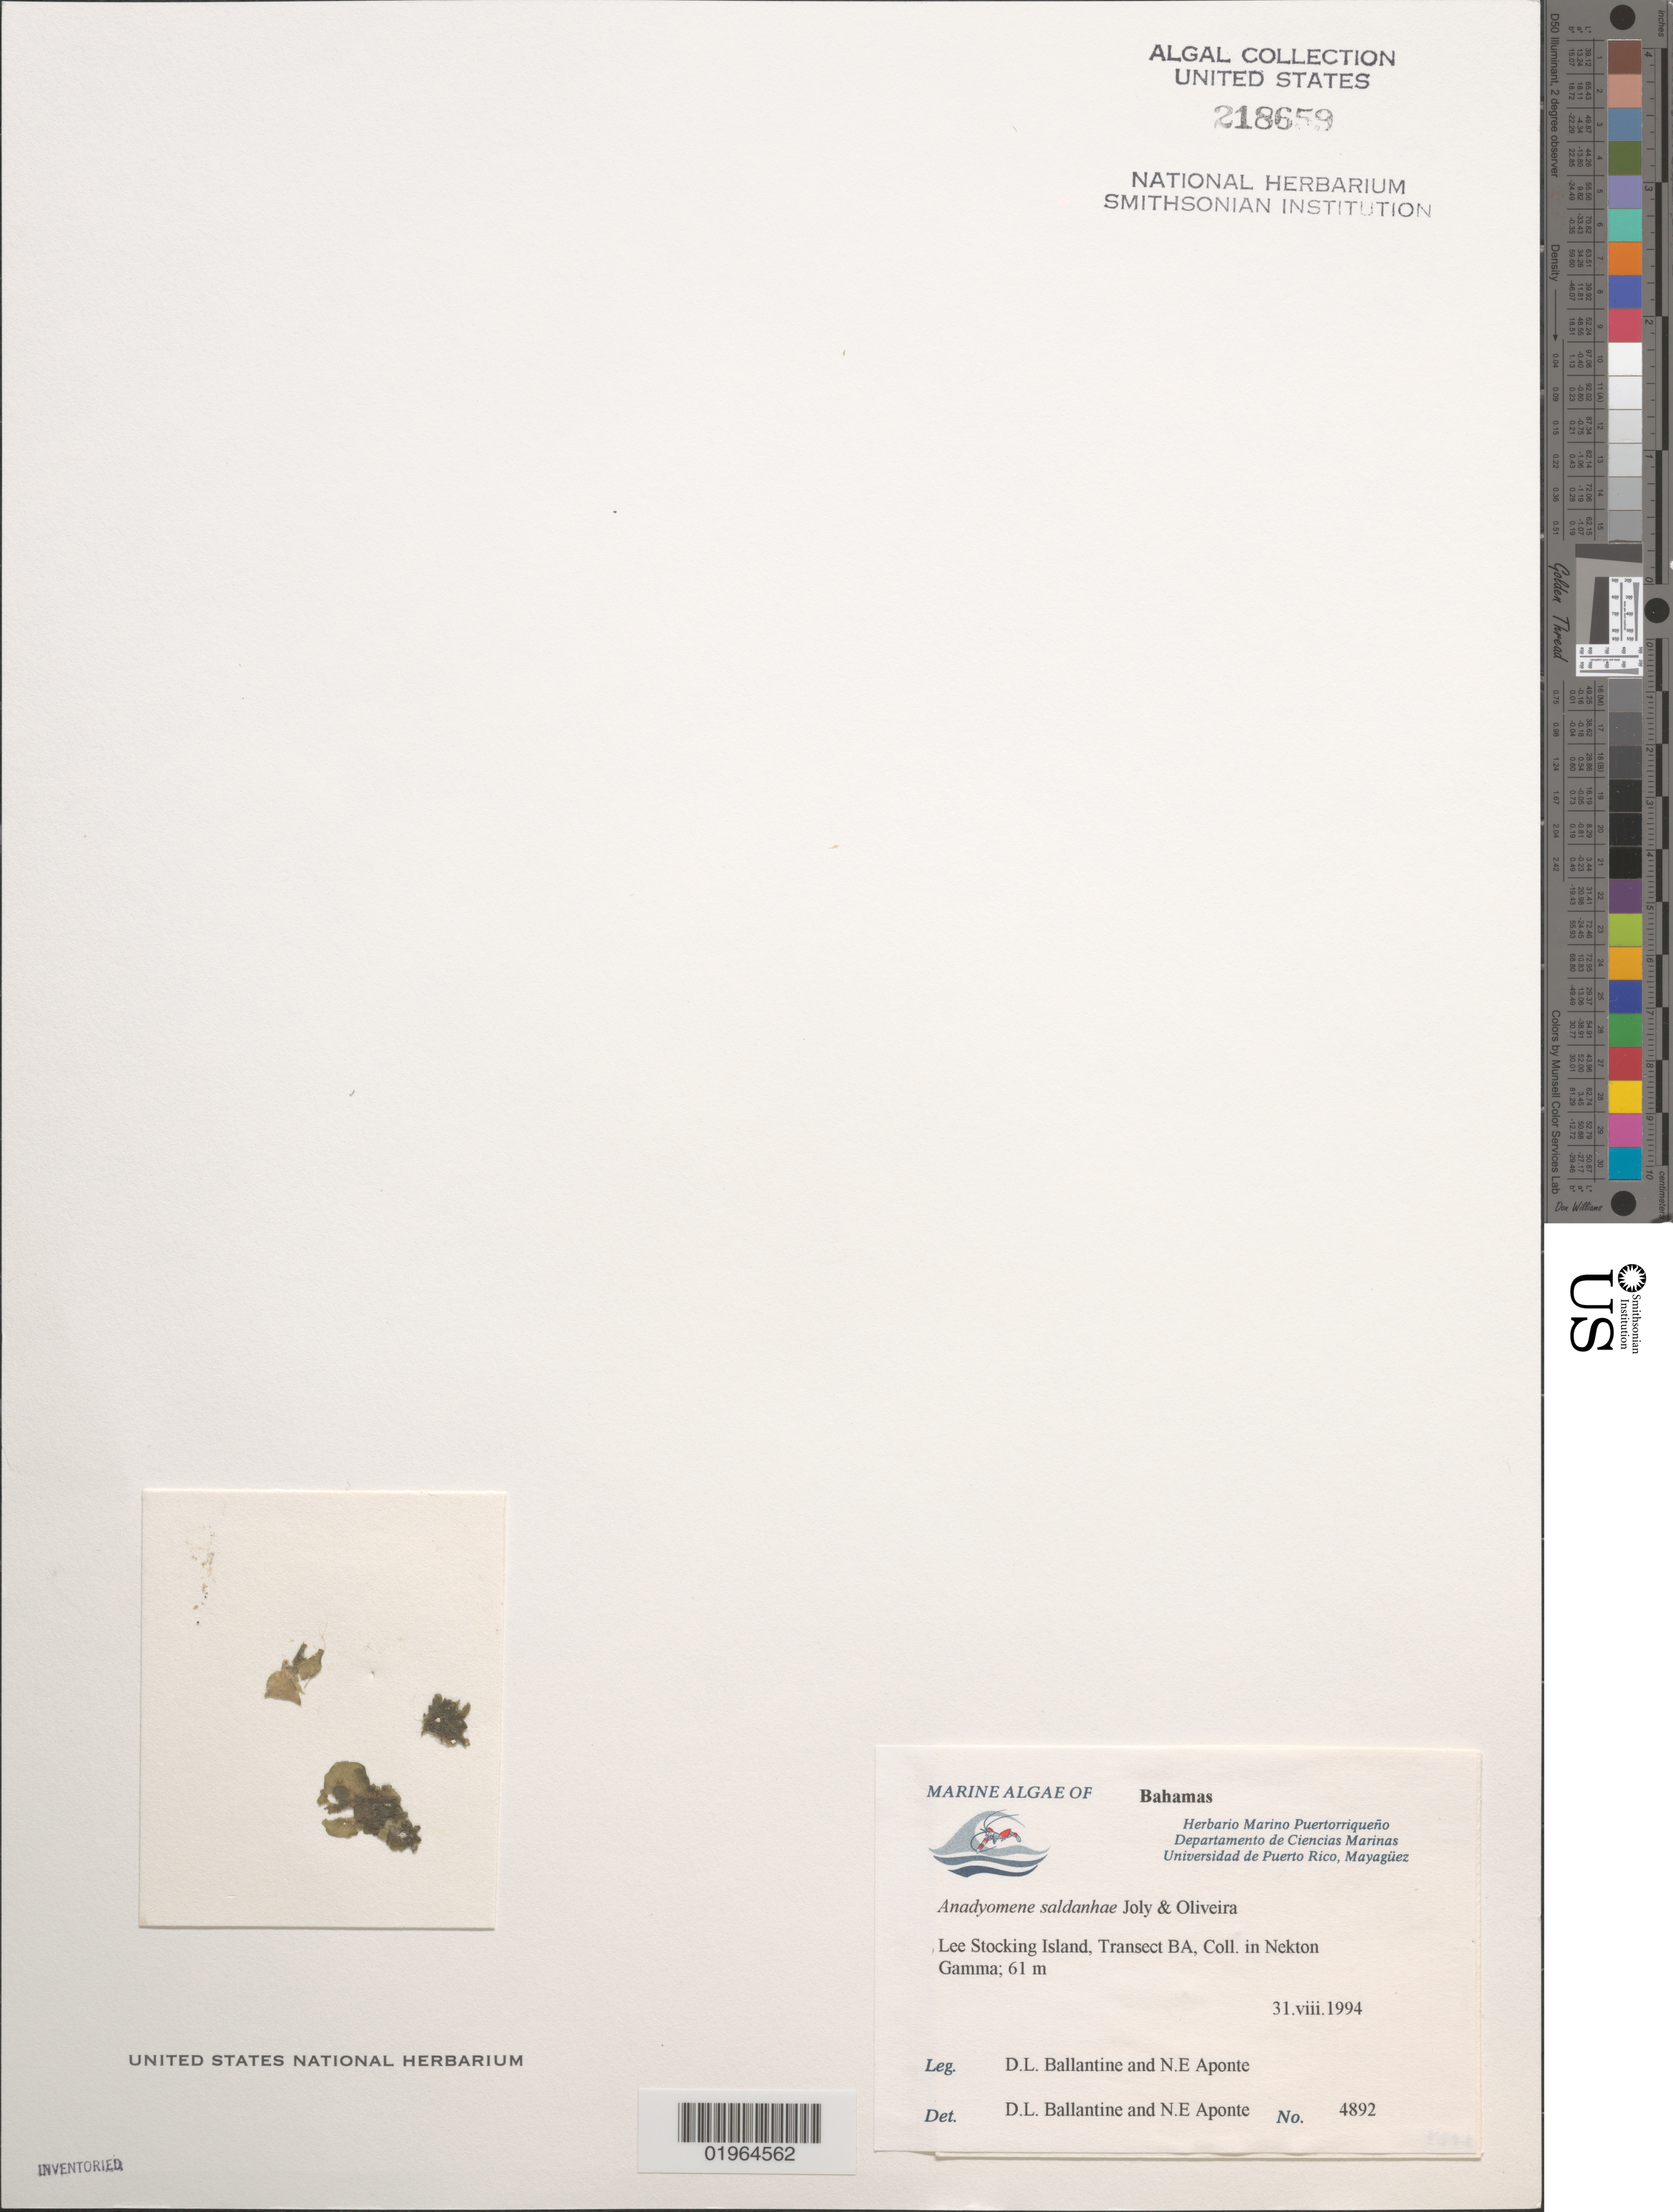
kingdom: Plantae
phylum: Chlorophyta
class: Ulvophyceae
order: Cladophorales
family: Anadyomenaceae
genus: Anadyomene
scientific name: Anadyomene saldanhae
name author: A.B. Joly & E.C. Oliveira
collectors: D.L. Ballantine & N. E. Aponte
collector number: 4892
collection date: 1994-08-31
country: Bahamas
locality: Lee Stocking Island, Transect BA, in Nekton Gamma.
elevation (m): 61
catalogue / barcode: US 218659